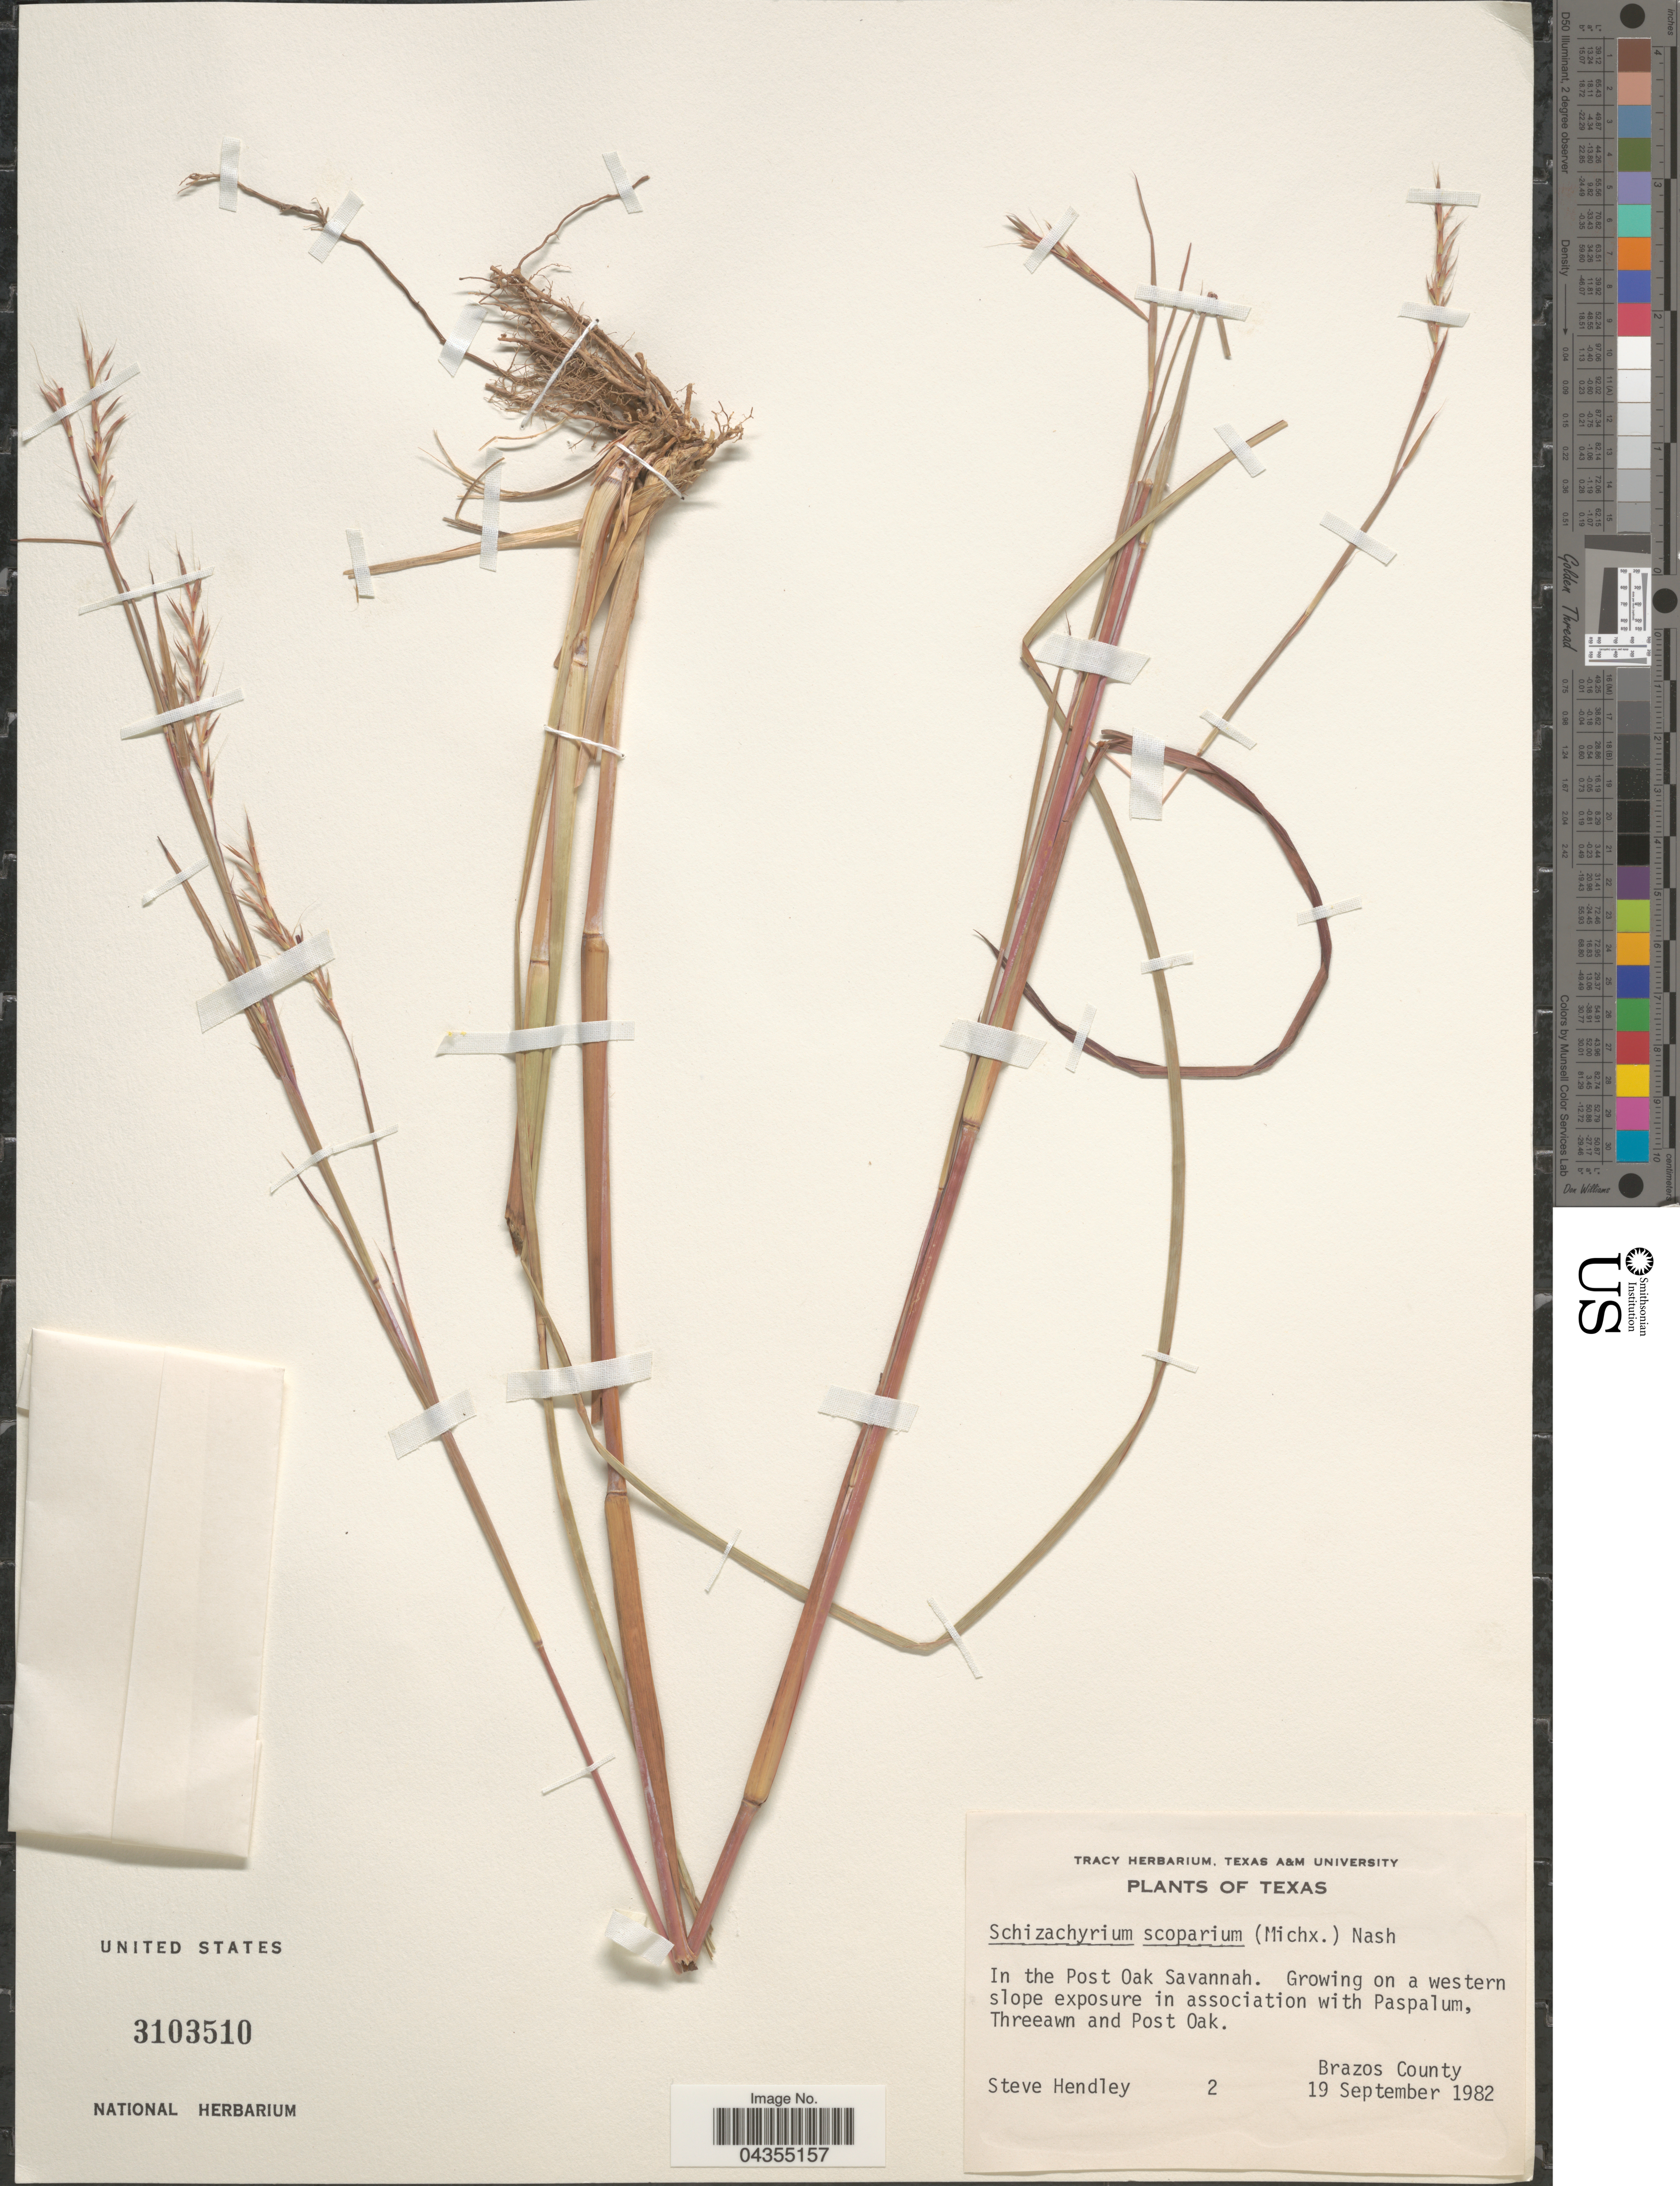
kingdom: Plantae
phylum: Tracheophyta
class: Liliopsida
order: Poales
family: Poaceae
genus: Schizachyrium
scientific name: Schizachyrium scoparium var. neomexicanum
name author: (Nash) Gould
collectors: S. Hendley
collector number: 2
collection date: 1982-09-19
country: United States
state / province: Texas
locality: In the Post Oak Savannah. Growing on a western slope exposure in association with Paspalum, Threeawn and Post Oak. Brazos County.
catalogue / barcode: US 3103510